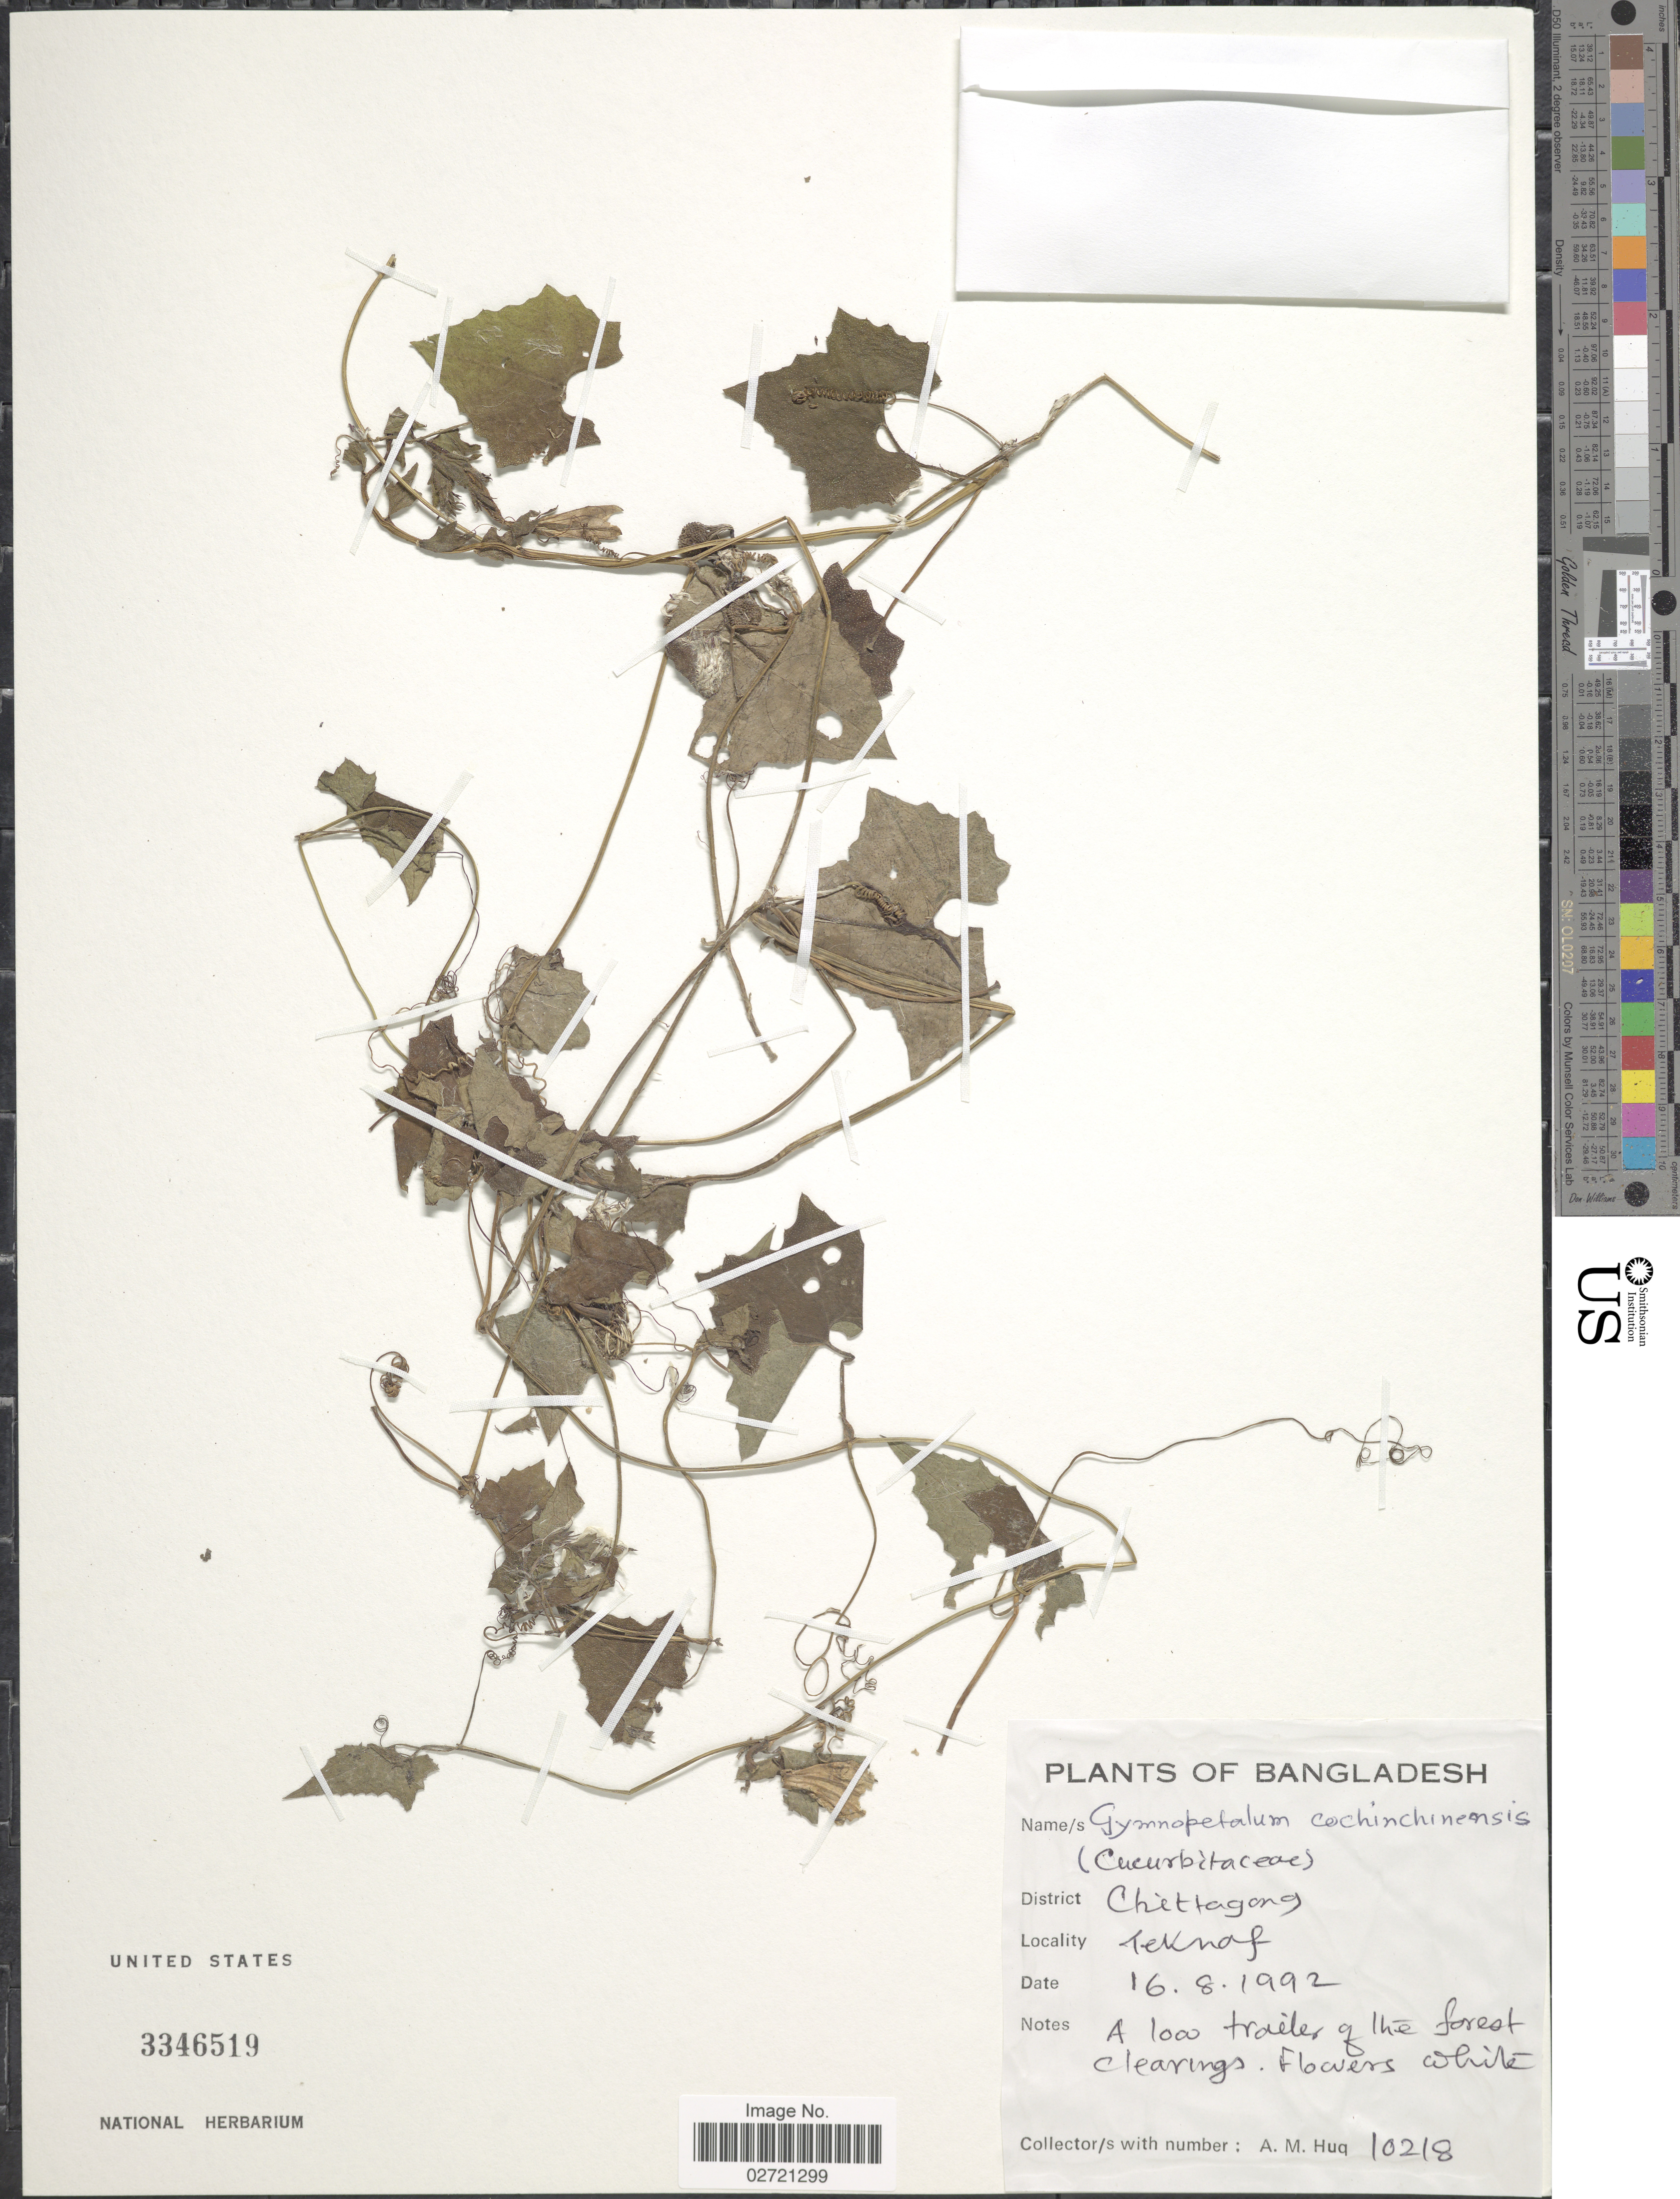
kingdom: Plantae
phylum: Tracheophyta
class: Magnoliopsida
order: Cucurbitales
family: Cucurbitaceae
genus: Trichosanthes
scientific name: Trichosanthes costata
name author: Blume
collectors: A. M. Huq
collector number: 10218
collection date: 1992-08-16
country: Bangladesh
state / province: Chittagong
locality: District Chittagong, Teknaf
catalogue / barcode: US 3346519